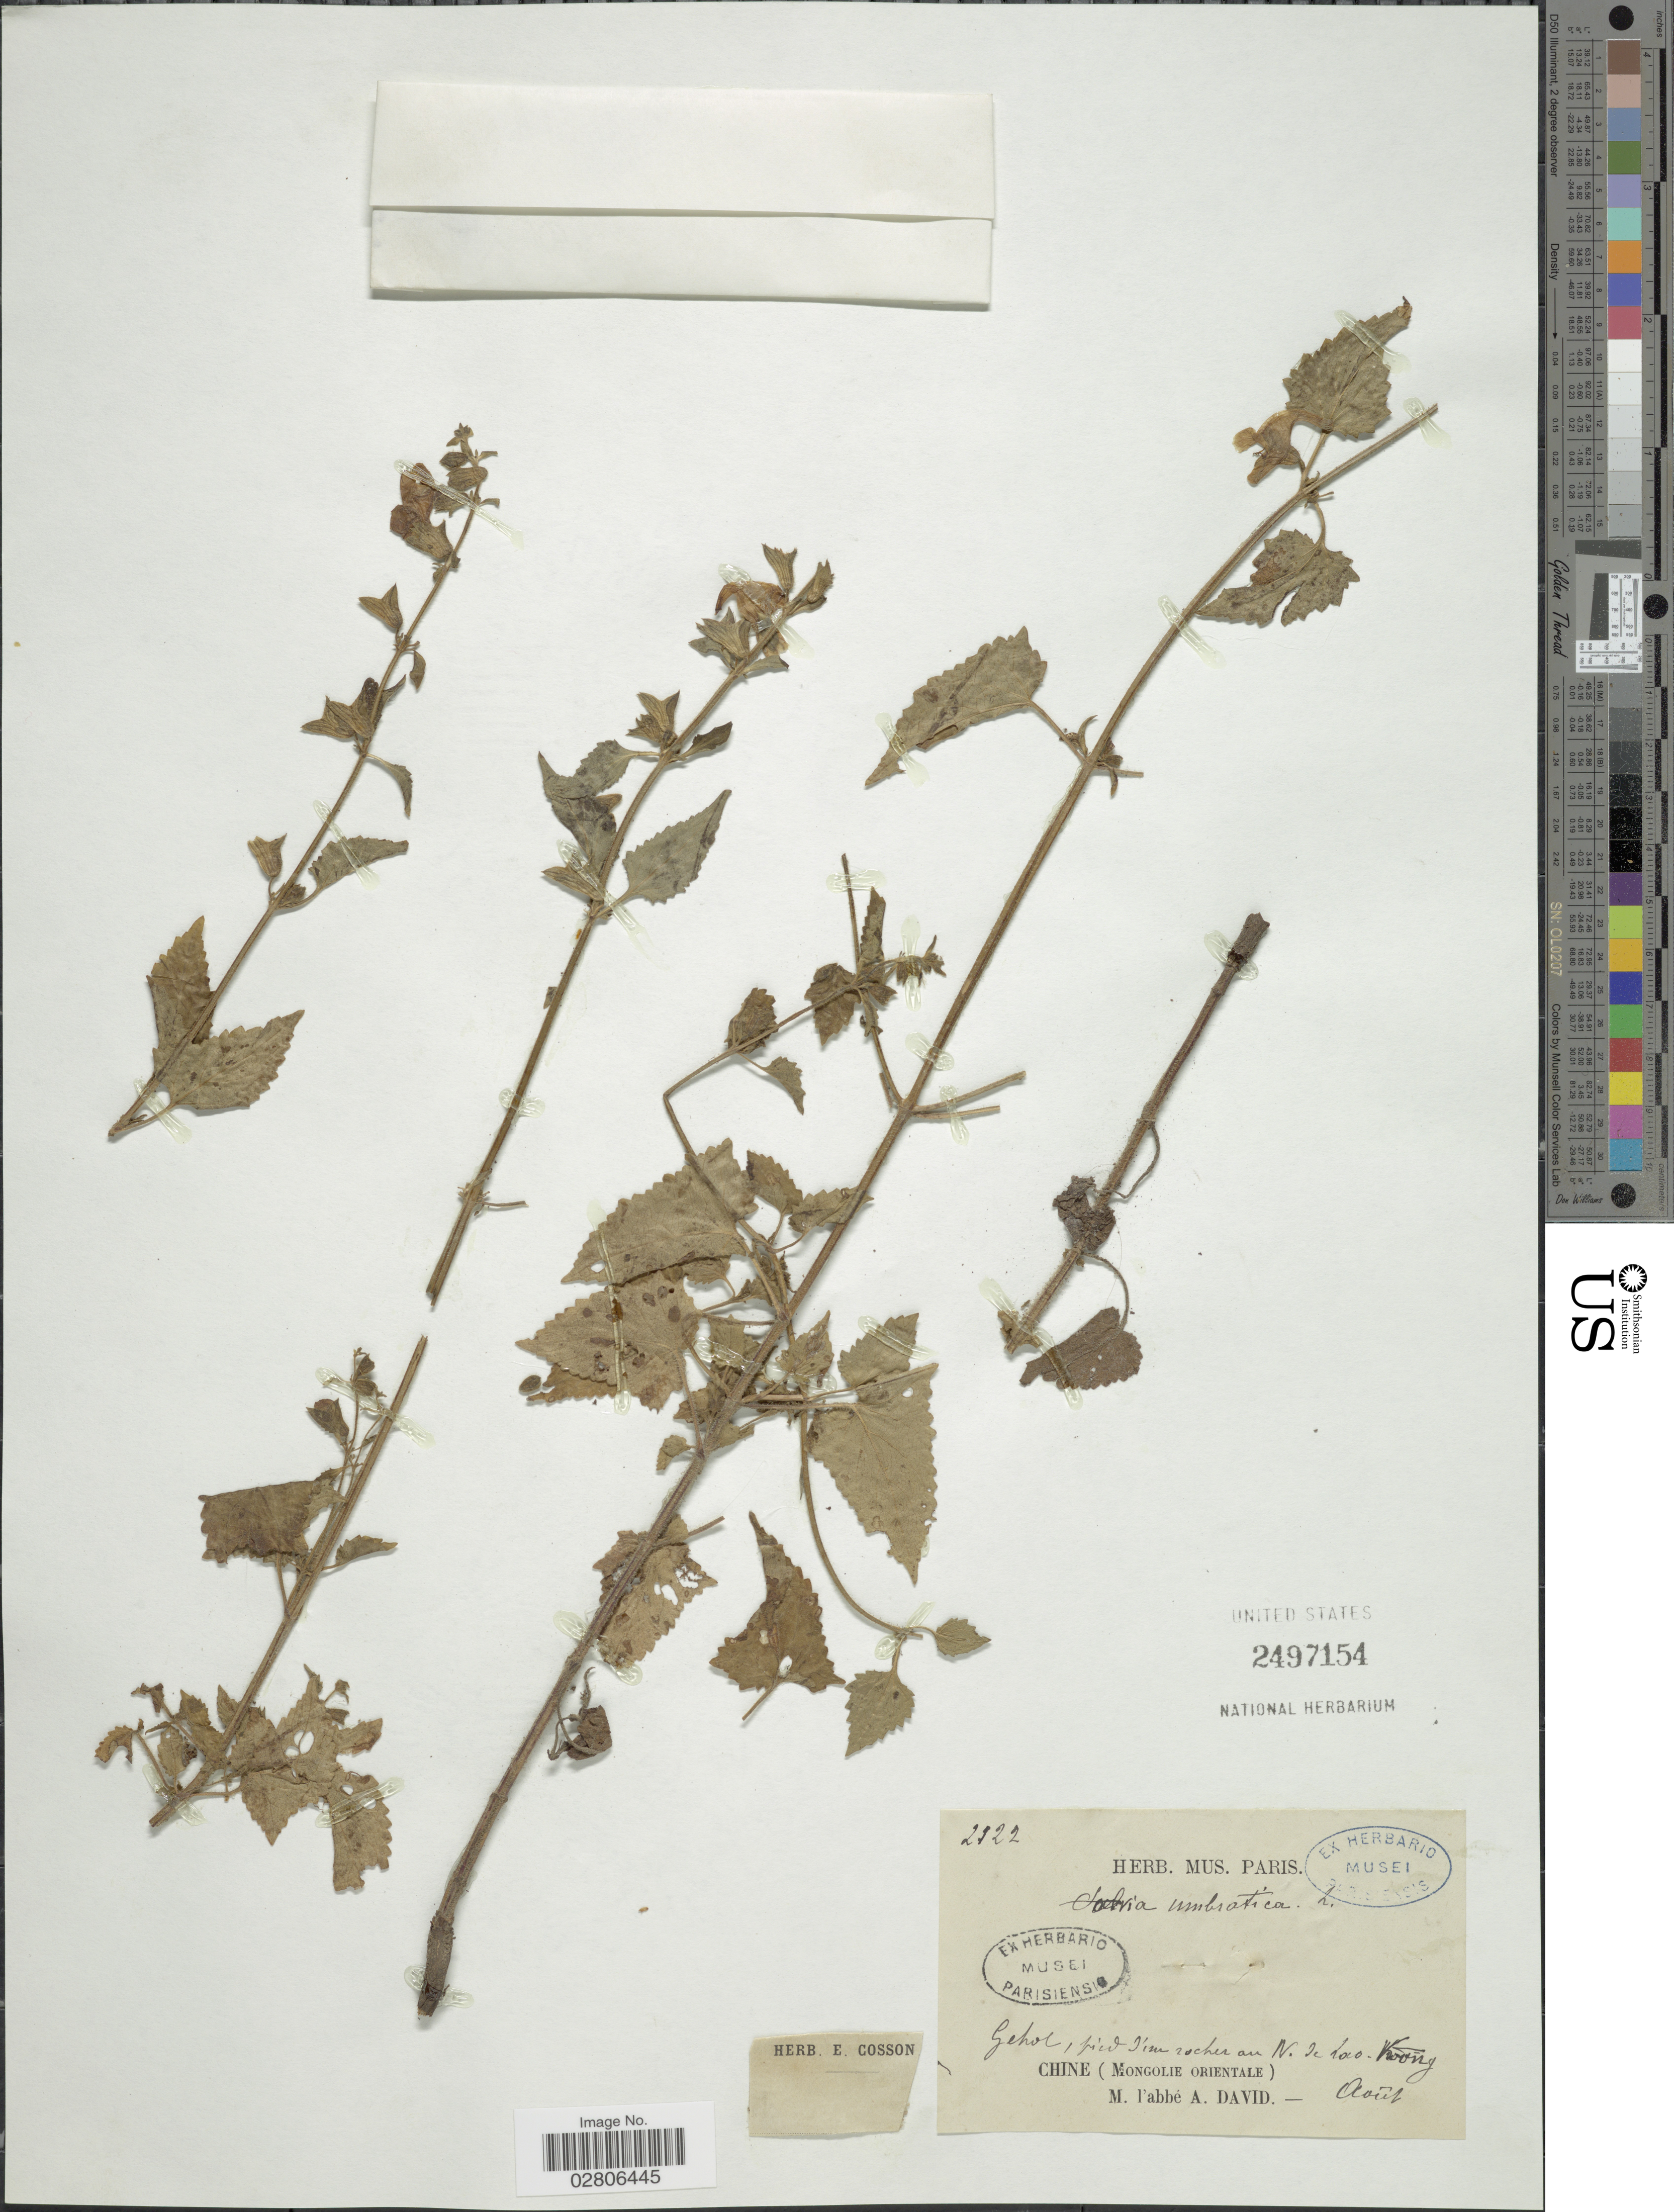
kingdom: Plantae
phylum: Tracheophyta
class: Magnoliopsida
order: Lamiales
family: Lamiaceae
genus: Salvia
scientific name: Salvia umbratica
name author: Epling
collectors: M. David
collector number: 2122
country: China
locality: Gehol, pied d'im rocher au N. de Lao-Kong. [interpreted] Chine (Mongolie orientale).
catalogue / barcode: US 2497154